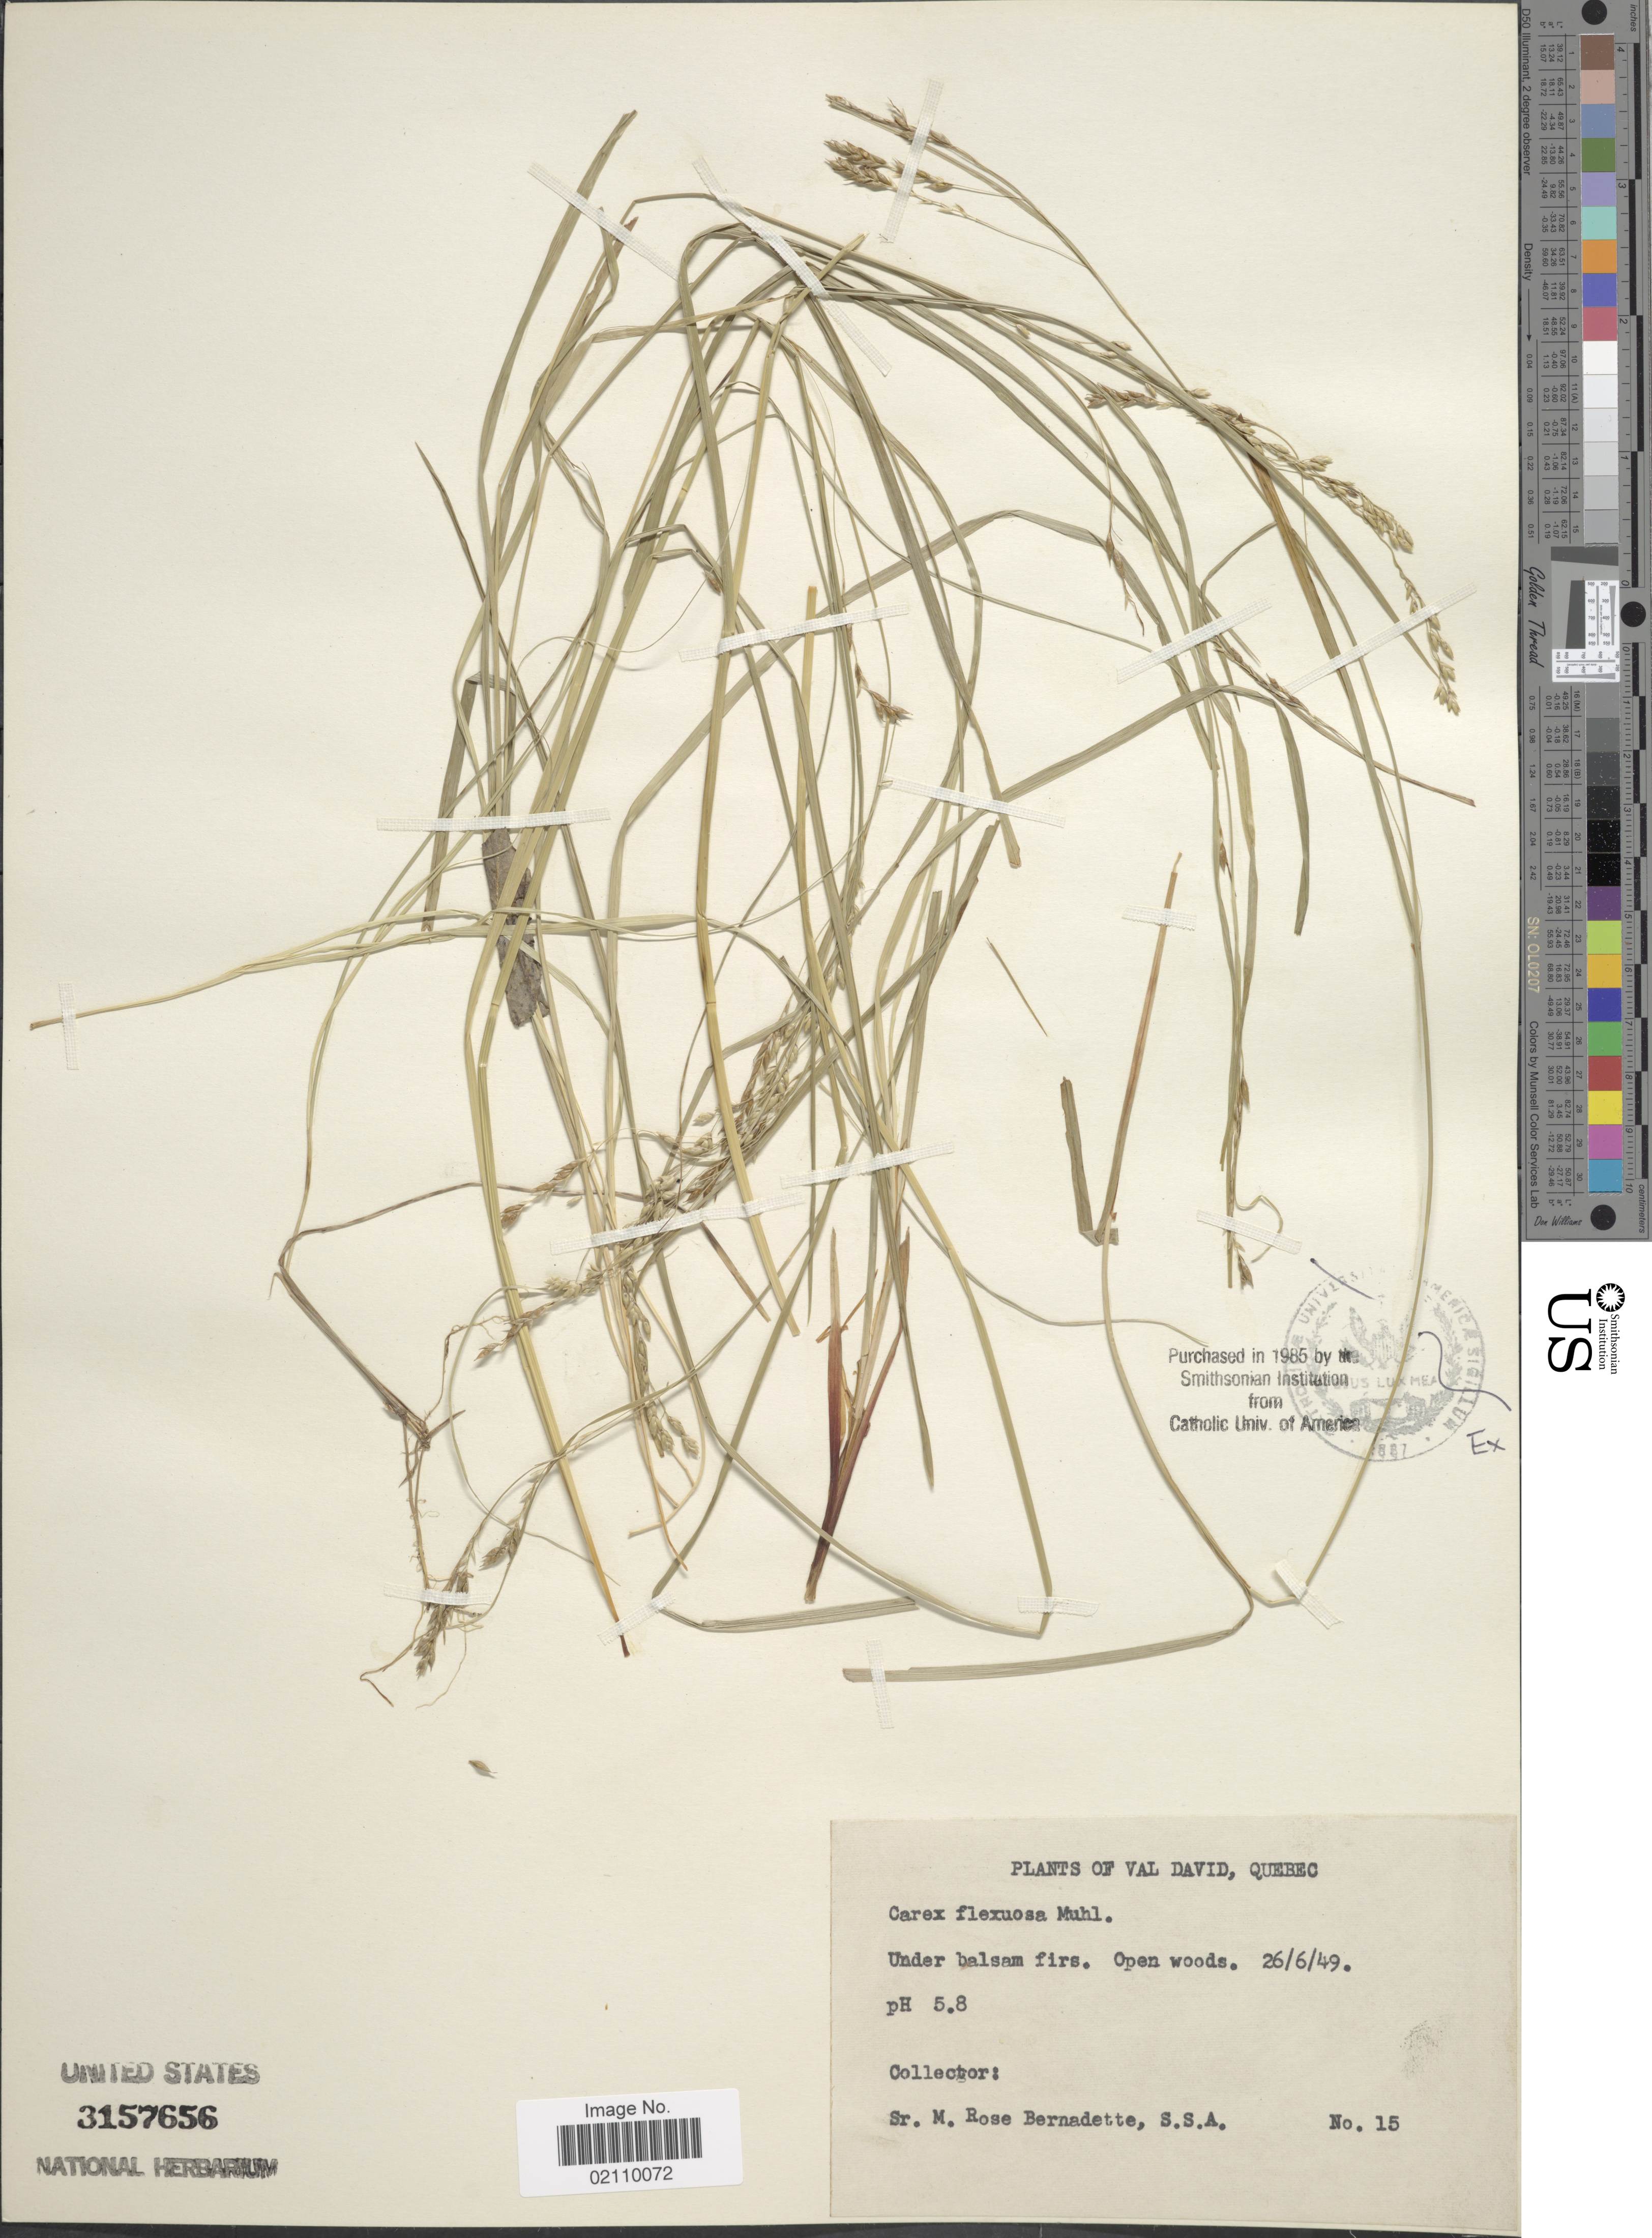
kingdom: Plantae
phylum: Tracheophyta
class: Liliopsida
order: Poales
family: Cyperaceae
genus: Carex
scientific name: Carex flexuosa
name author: Muhl. ex Willd.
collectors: M. Bernadette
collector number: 15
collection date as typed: Transcribed d/m/y: 26/6/49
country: Canada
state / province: Quebec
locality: Val David, under balsam firs, open woods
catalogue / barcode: US 3157656